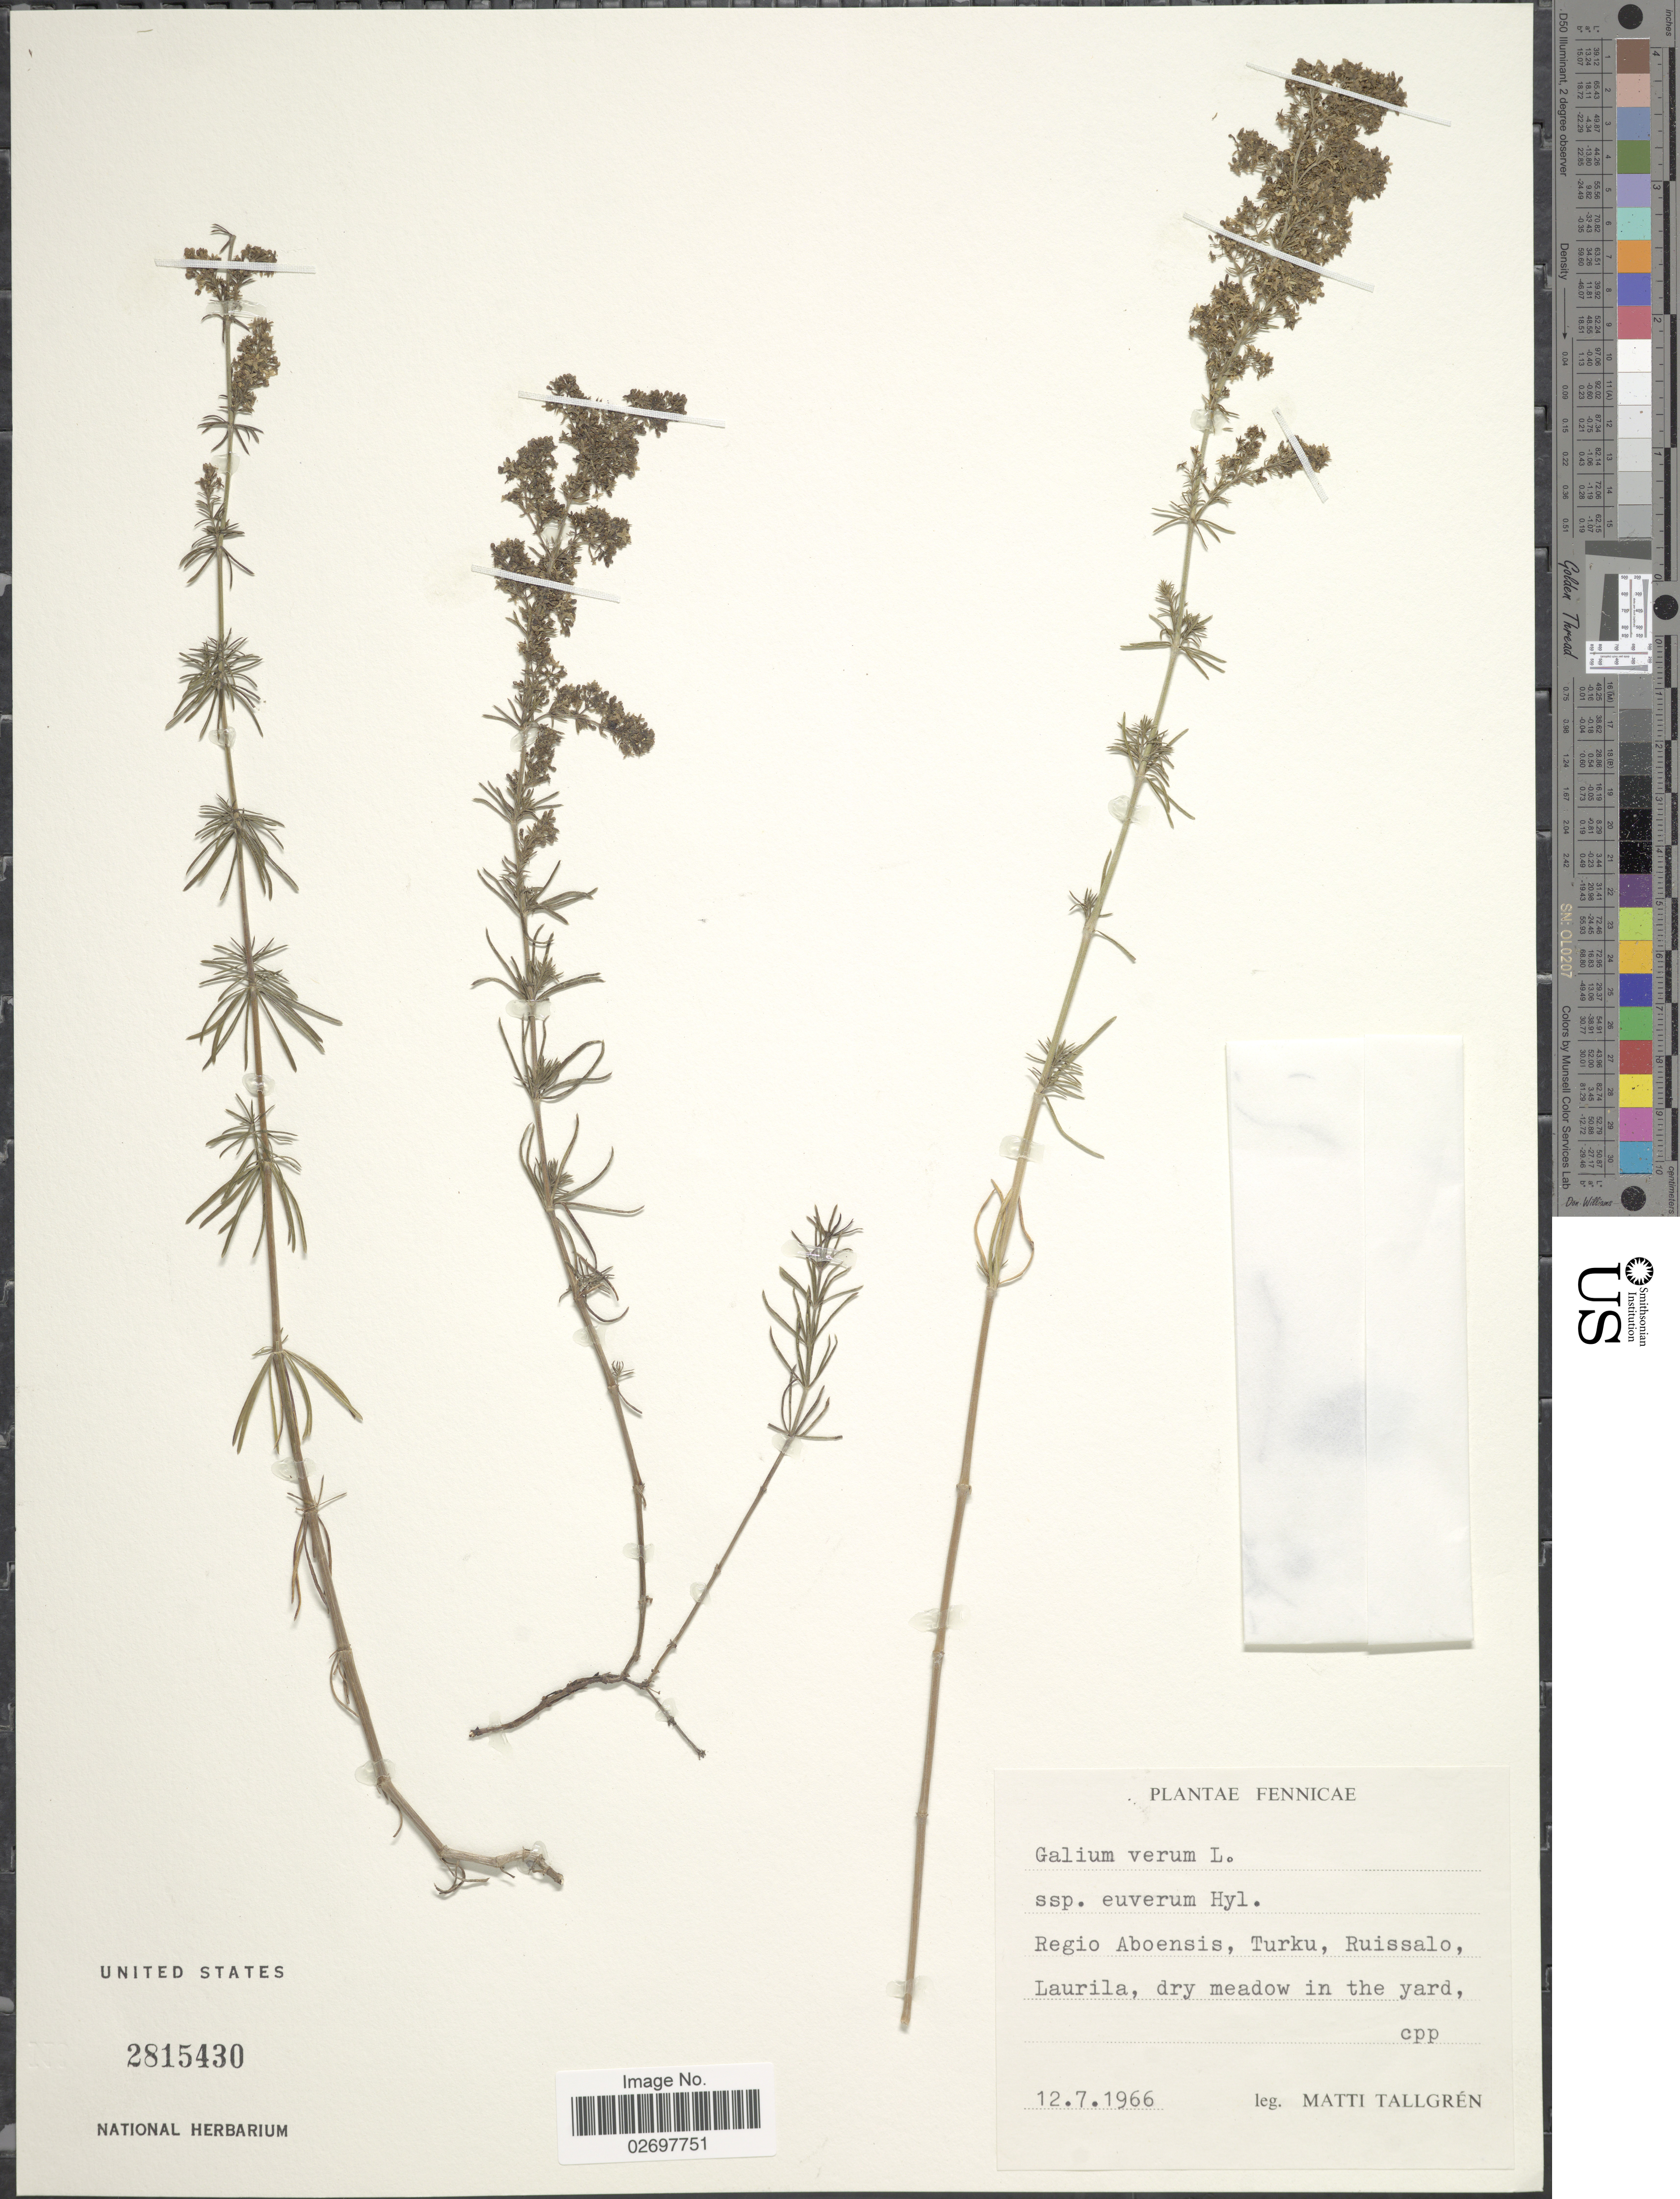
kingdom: Plantae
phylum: Tracheophyta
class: Magnoliopsida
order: Gentianales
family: Rubiaceae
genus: Galium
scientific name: Galium verum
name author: L.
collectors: M. Tallgren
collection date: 1966-07-12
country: Finland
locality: Fennicae, Regio Aboensis, Turku, Ruissalo, Laurila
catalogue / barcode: US 2815430